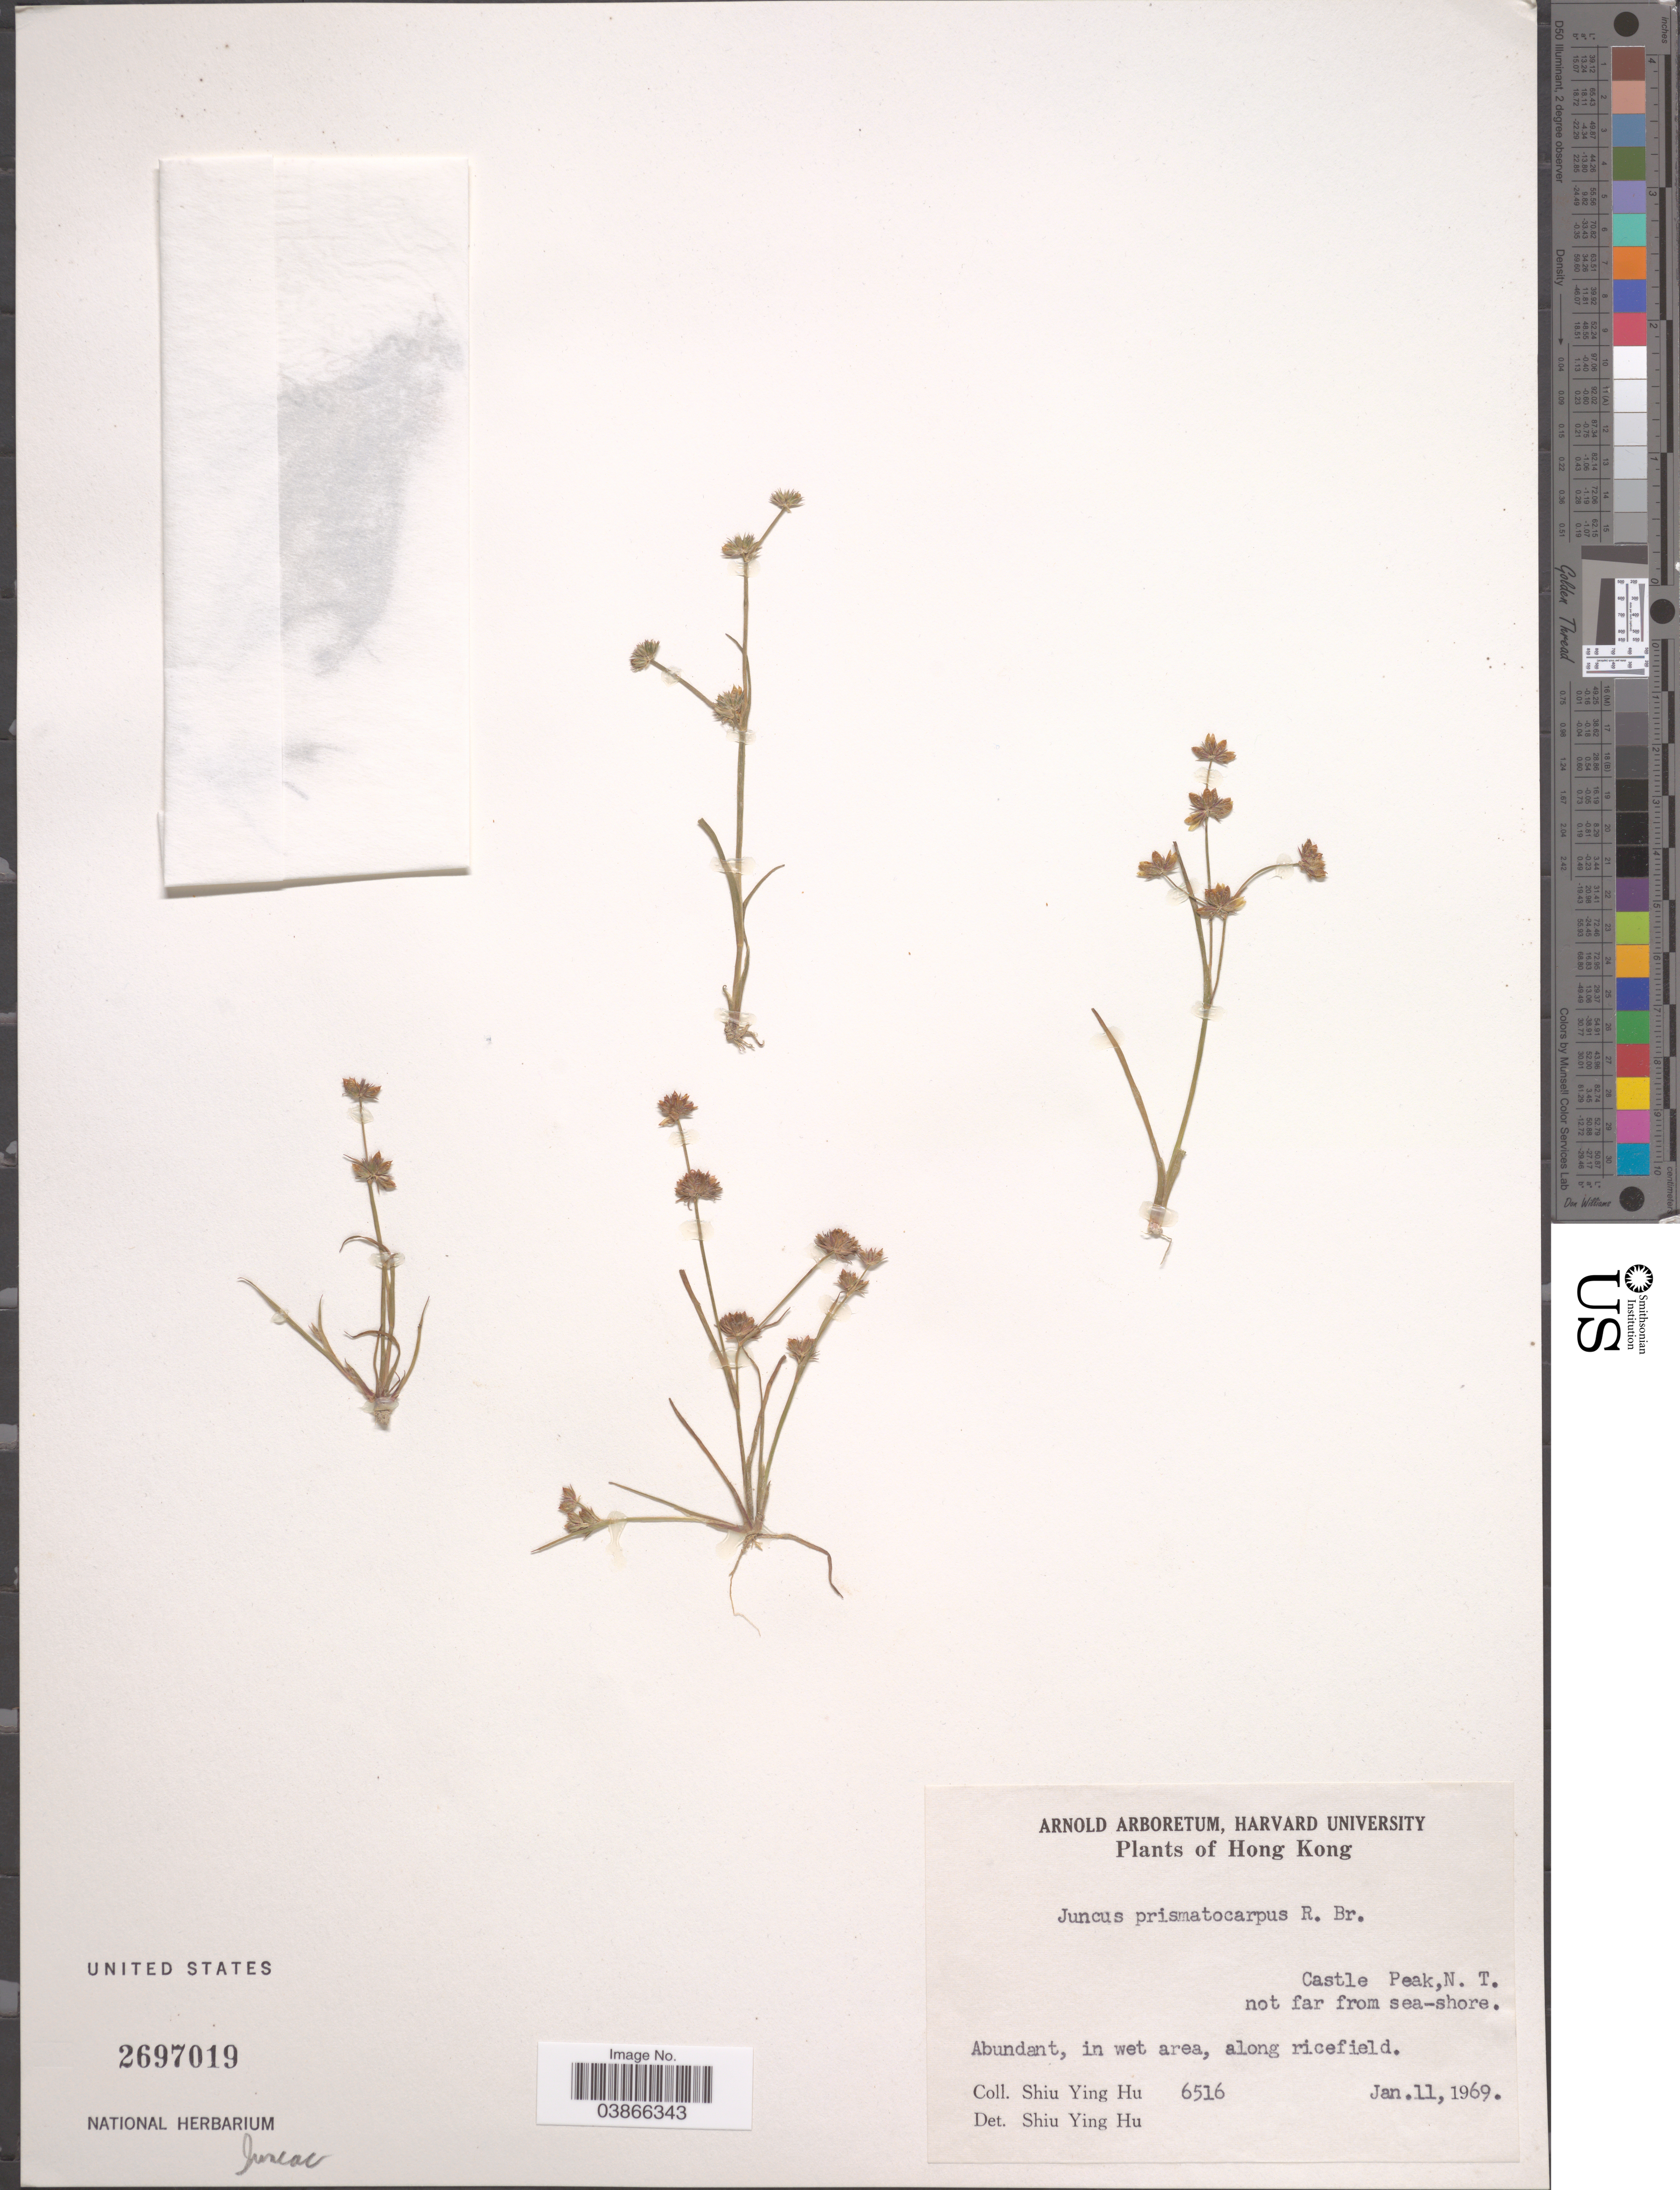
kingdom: Plantae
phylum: Tracheophyta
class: Liliopsida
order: Poales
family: Juncaceae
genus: Juncus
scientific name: Juncus prismatocarpus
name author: R. Br.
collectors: S. Y. Hu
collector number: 6516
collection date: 1969-01-11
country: China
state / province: Hong Kong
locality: Castle Peak, N.T. not far from sea-shore.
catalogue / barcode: US 2697019